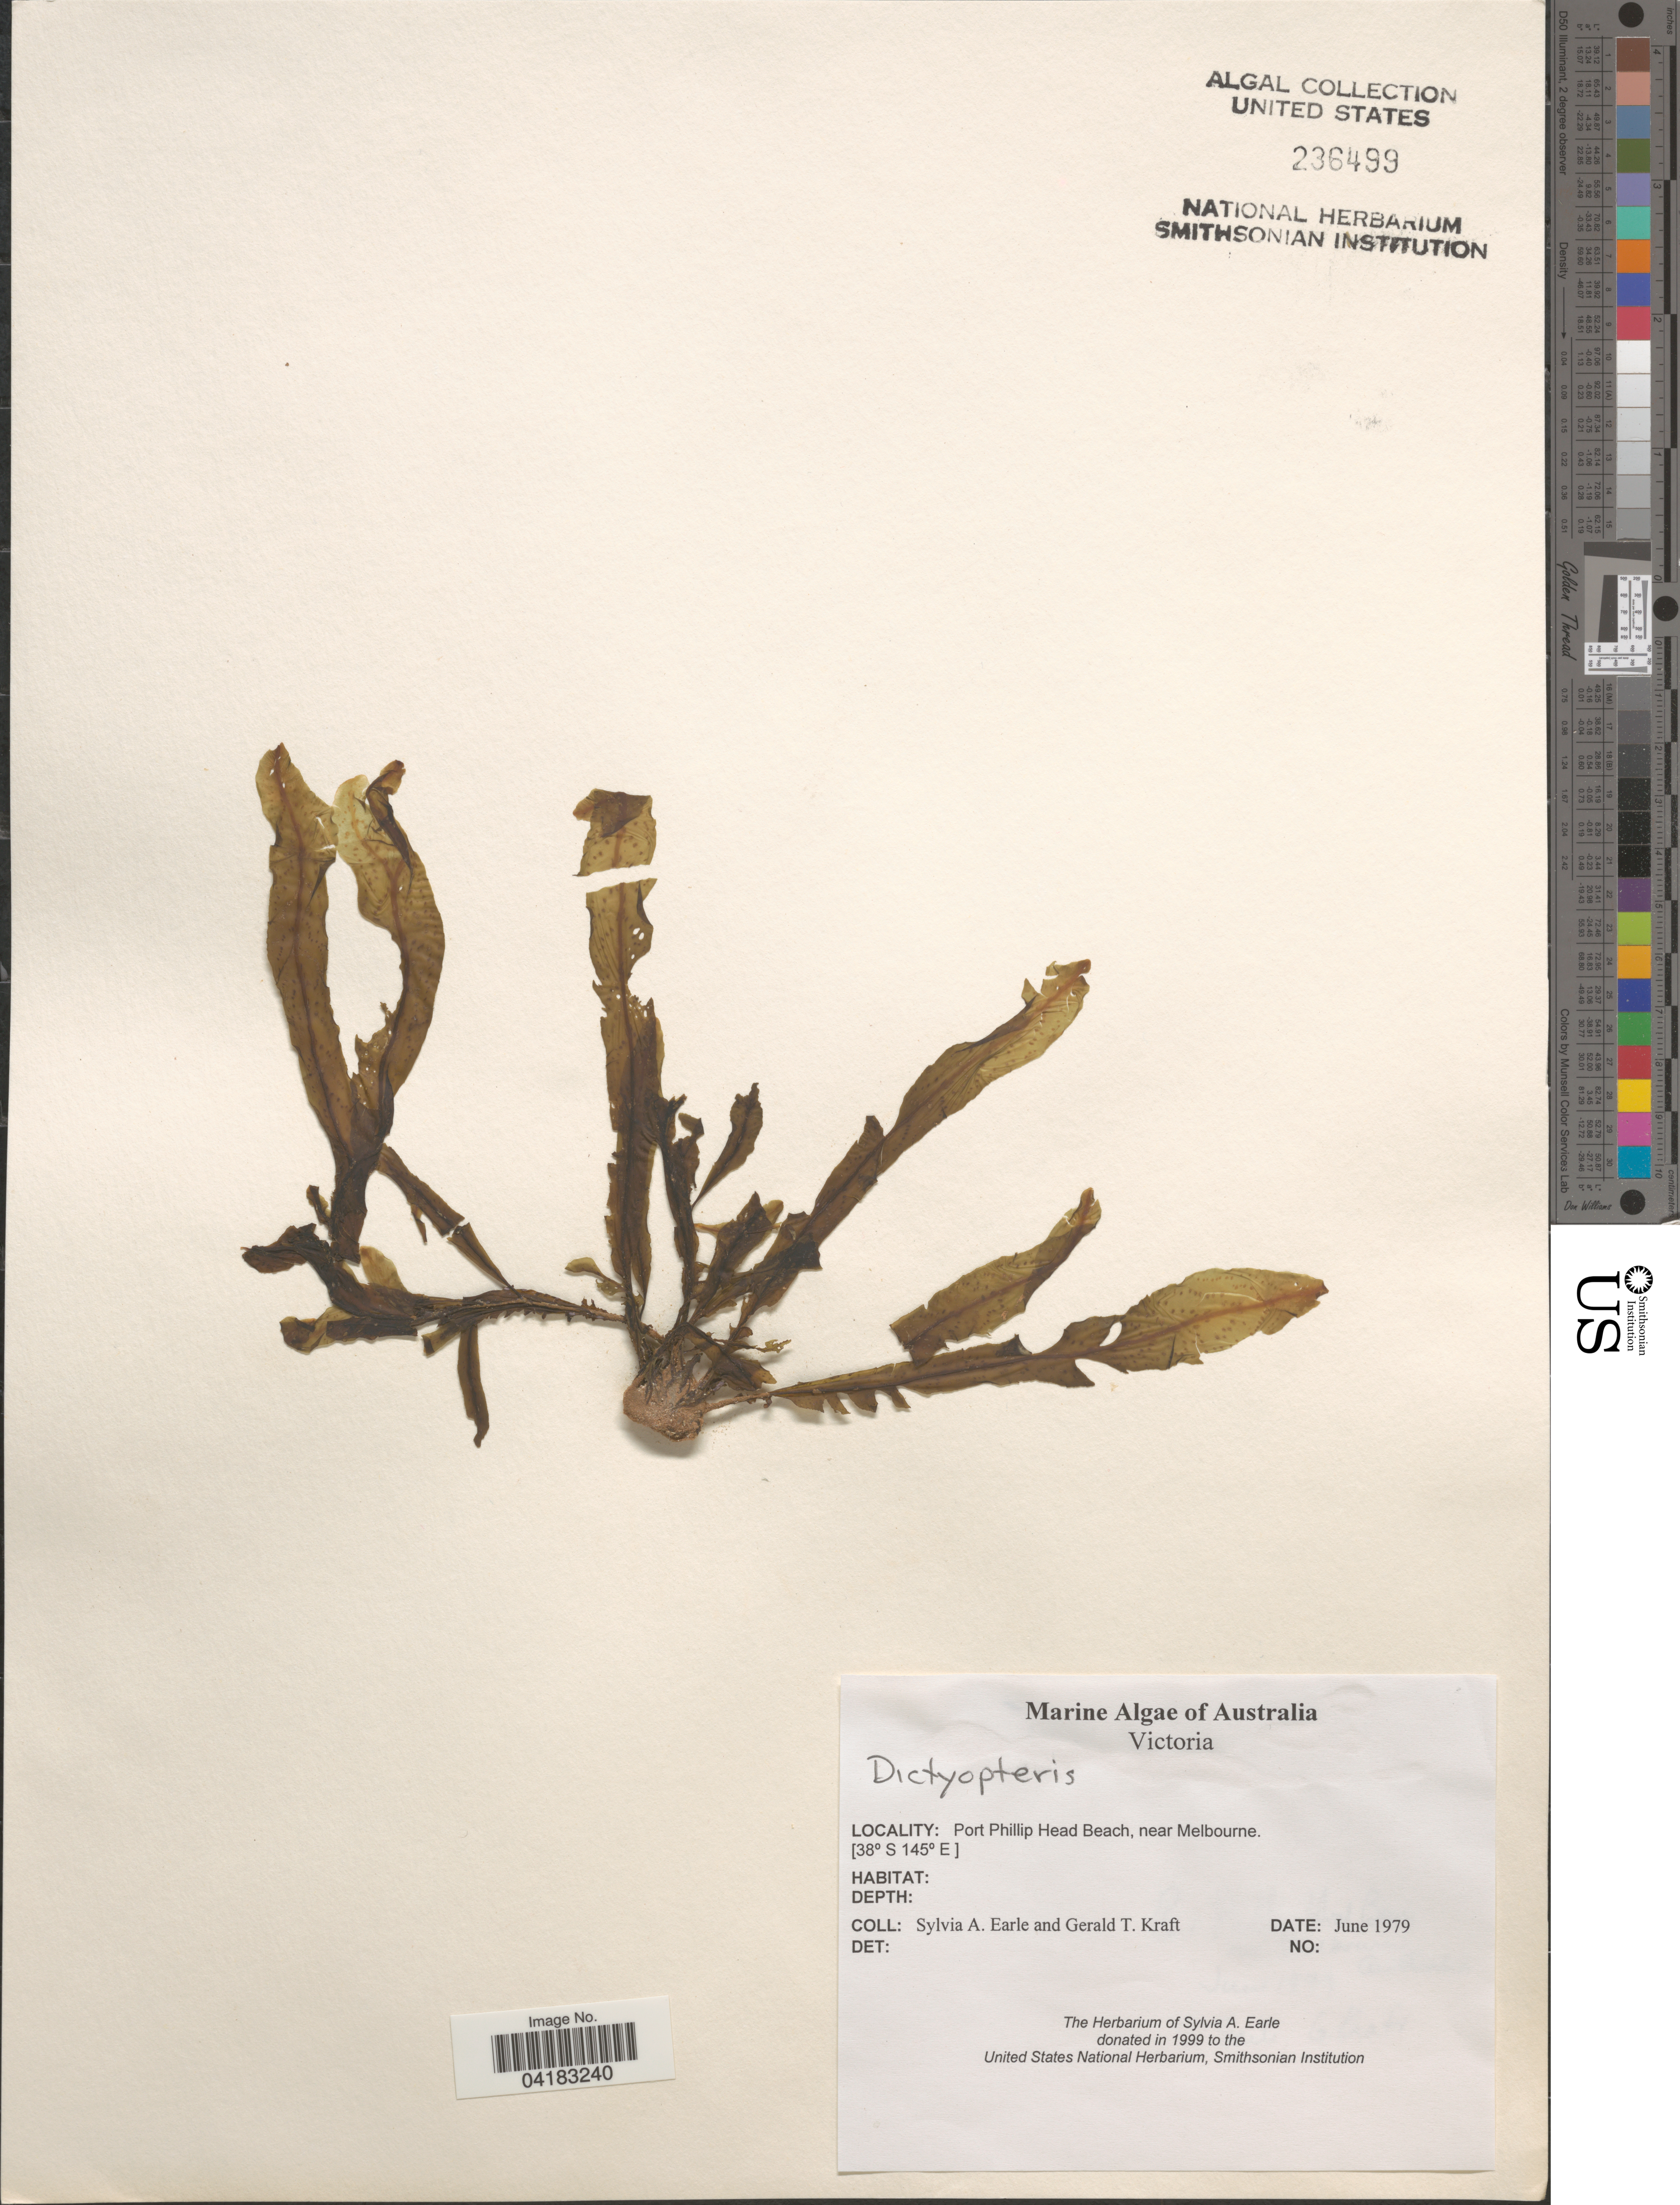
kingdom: Chromista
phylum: Ochrophyta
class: Phaeophyceae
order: Dictyotales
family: Dictyotaceae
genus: Dictyopteris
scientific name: Dictyopteris sp.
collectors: S. A. Earle & G. T. Kraft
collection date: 1979-06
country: Australia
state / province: Victoria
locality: Victoria. Port Phillip Head Beach, near Melbourne.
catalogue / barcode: US 236499